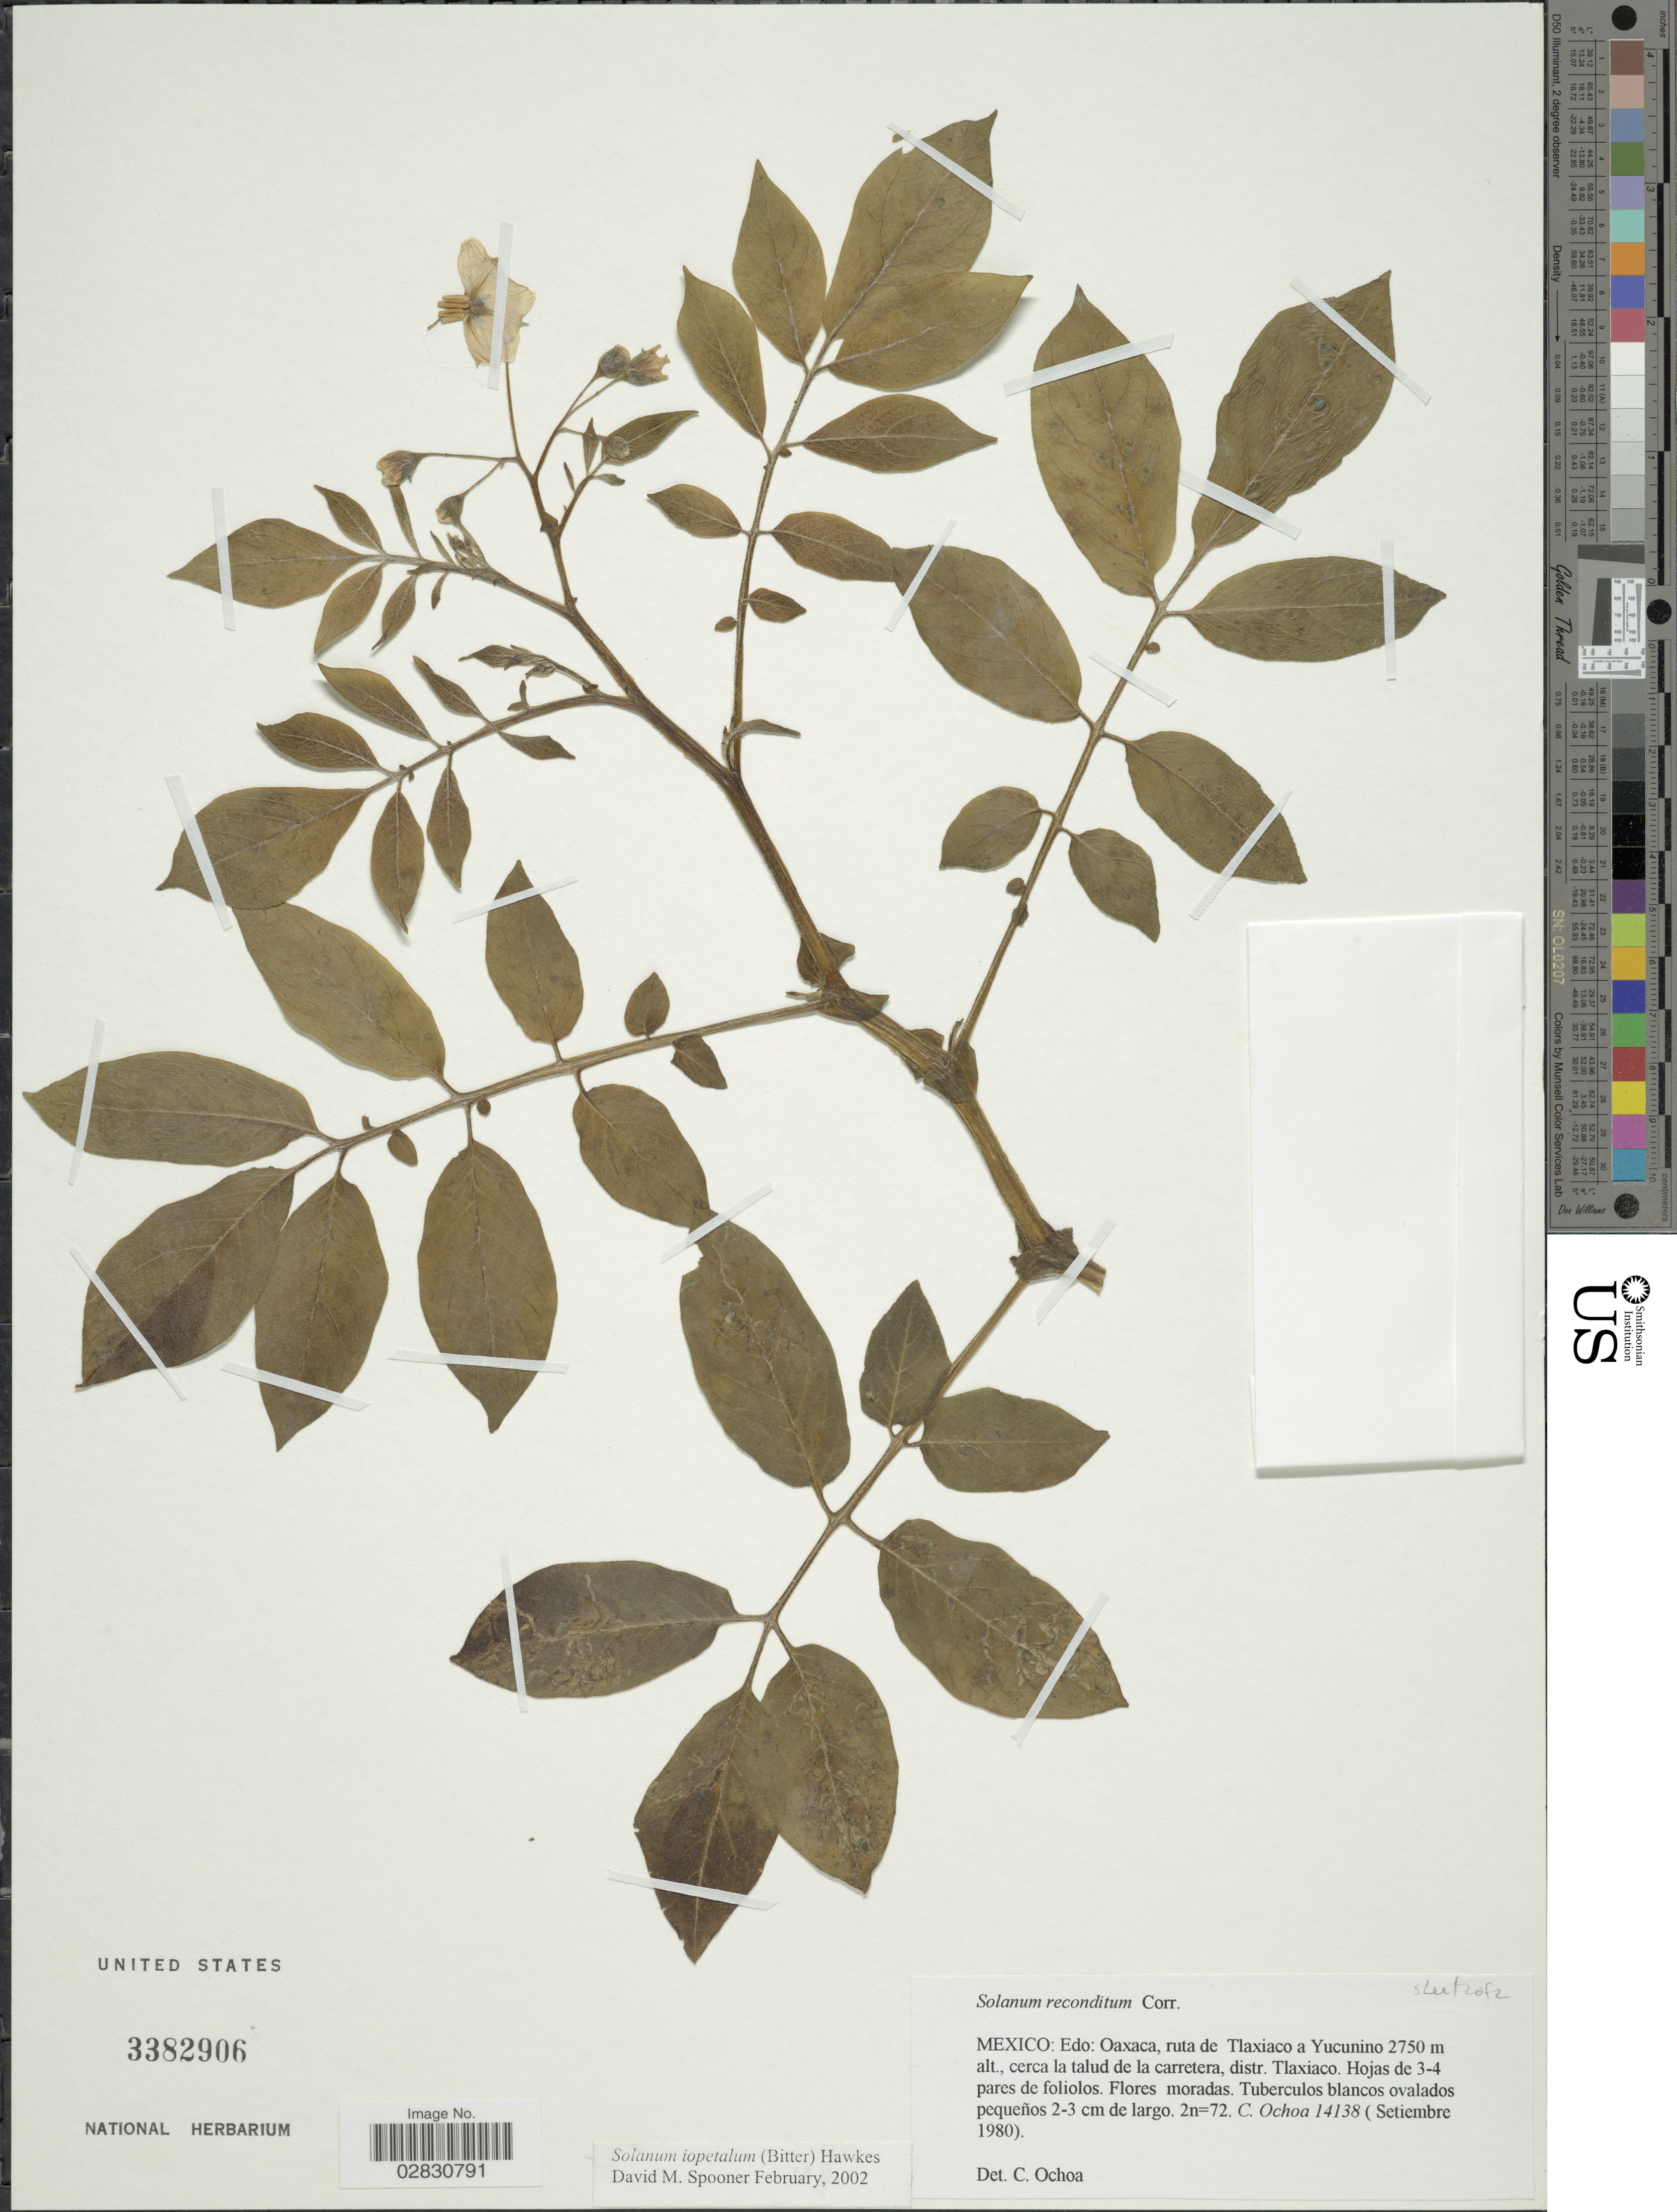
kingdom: Plantae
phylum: Tracheophyta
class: Magnoliopsida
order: Solanales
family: Solanaceae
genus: Solanum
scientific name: Solanum iopetalum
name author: (Bitter) Hawkes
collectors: C. Ochoa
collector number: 14138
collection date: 1980-09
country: Mexico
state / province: Oaxaca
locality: Edo. Oaxaca, ruta de Tlaxiaco a Yucunino, cerca la talud de la carretera, distr. Tlaxiaco.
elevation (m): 2750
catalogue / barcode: US 3382906